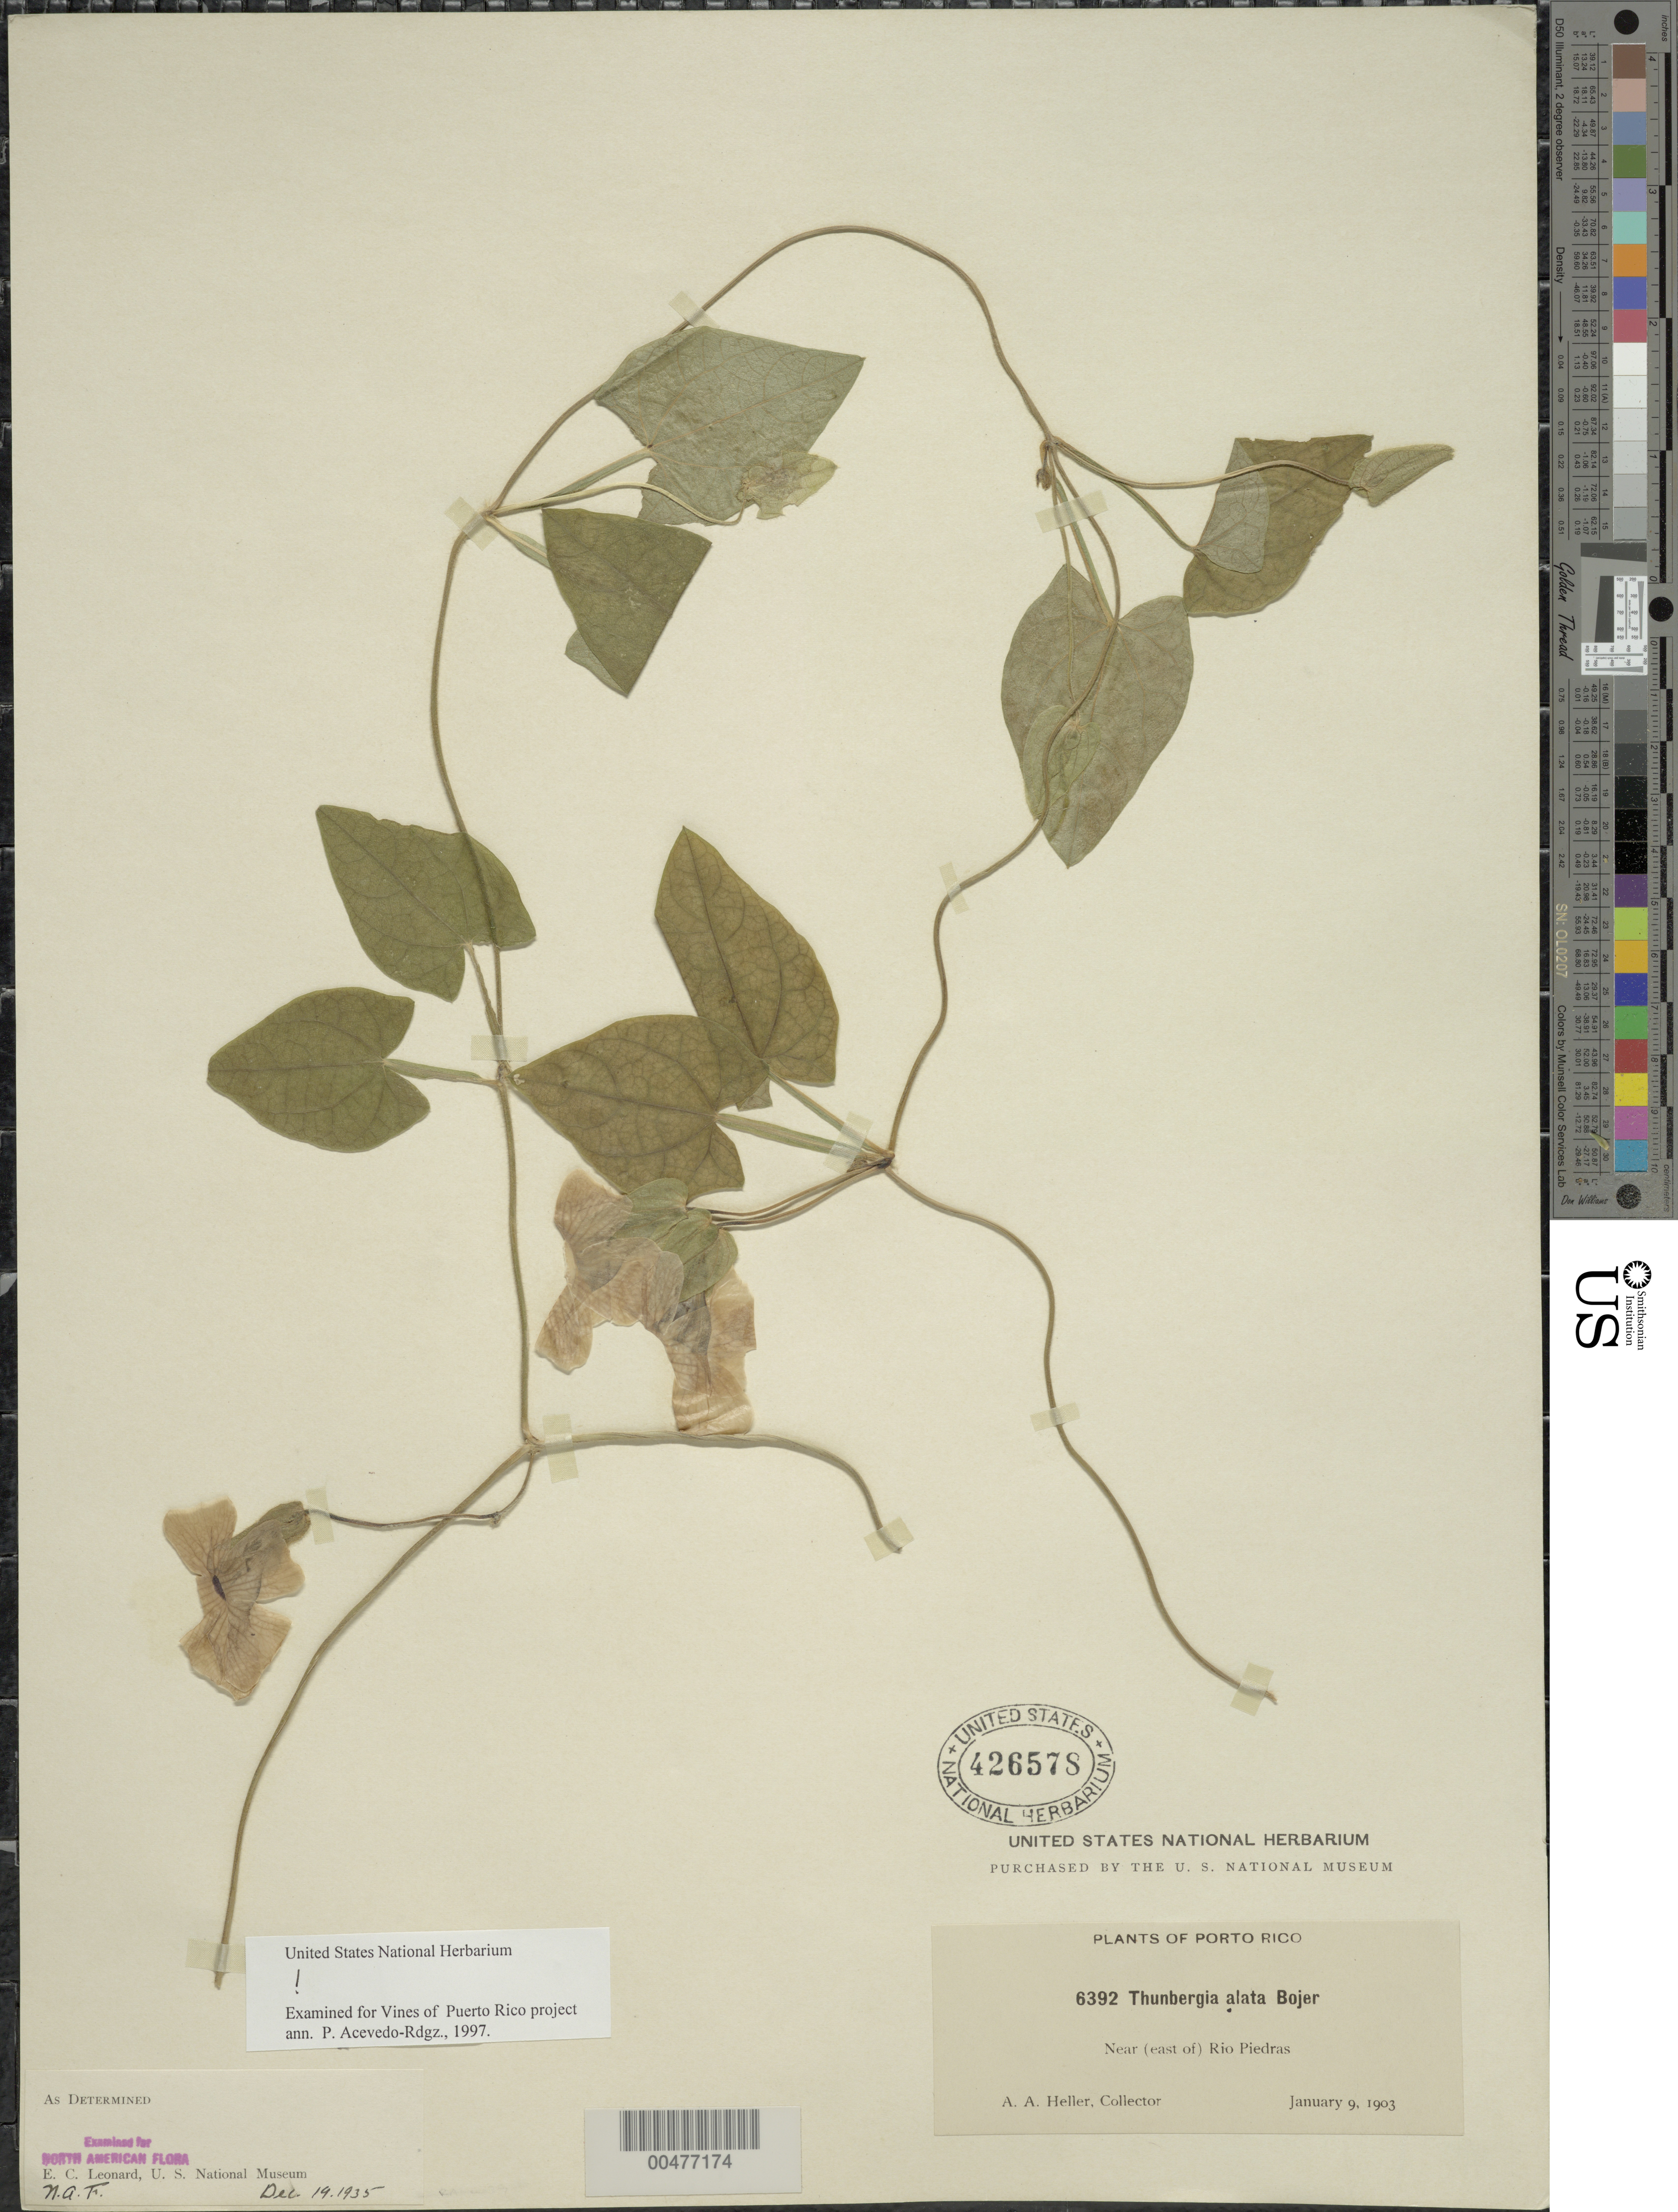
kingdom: Plantae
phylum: Tracheophyta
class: Magnoliopsida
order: Lamiales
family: Acanthaceae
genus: Thunbergia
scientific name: Thunbergia alata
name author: Bojer ex Sims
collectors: -- Heller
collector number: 6392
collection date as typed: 09 Jan 1903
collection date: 1903-01-09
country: Puerto Rico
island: Greater Antilles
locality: near (east of) Rio Piedras.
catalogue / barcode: US 426578